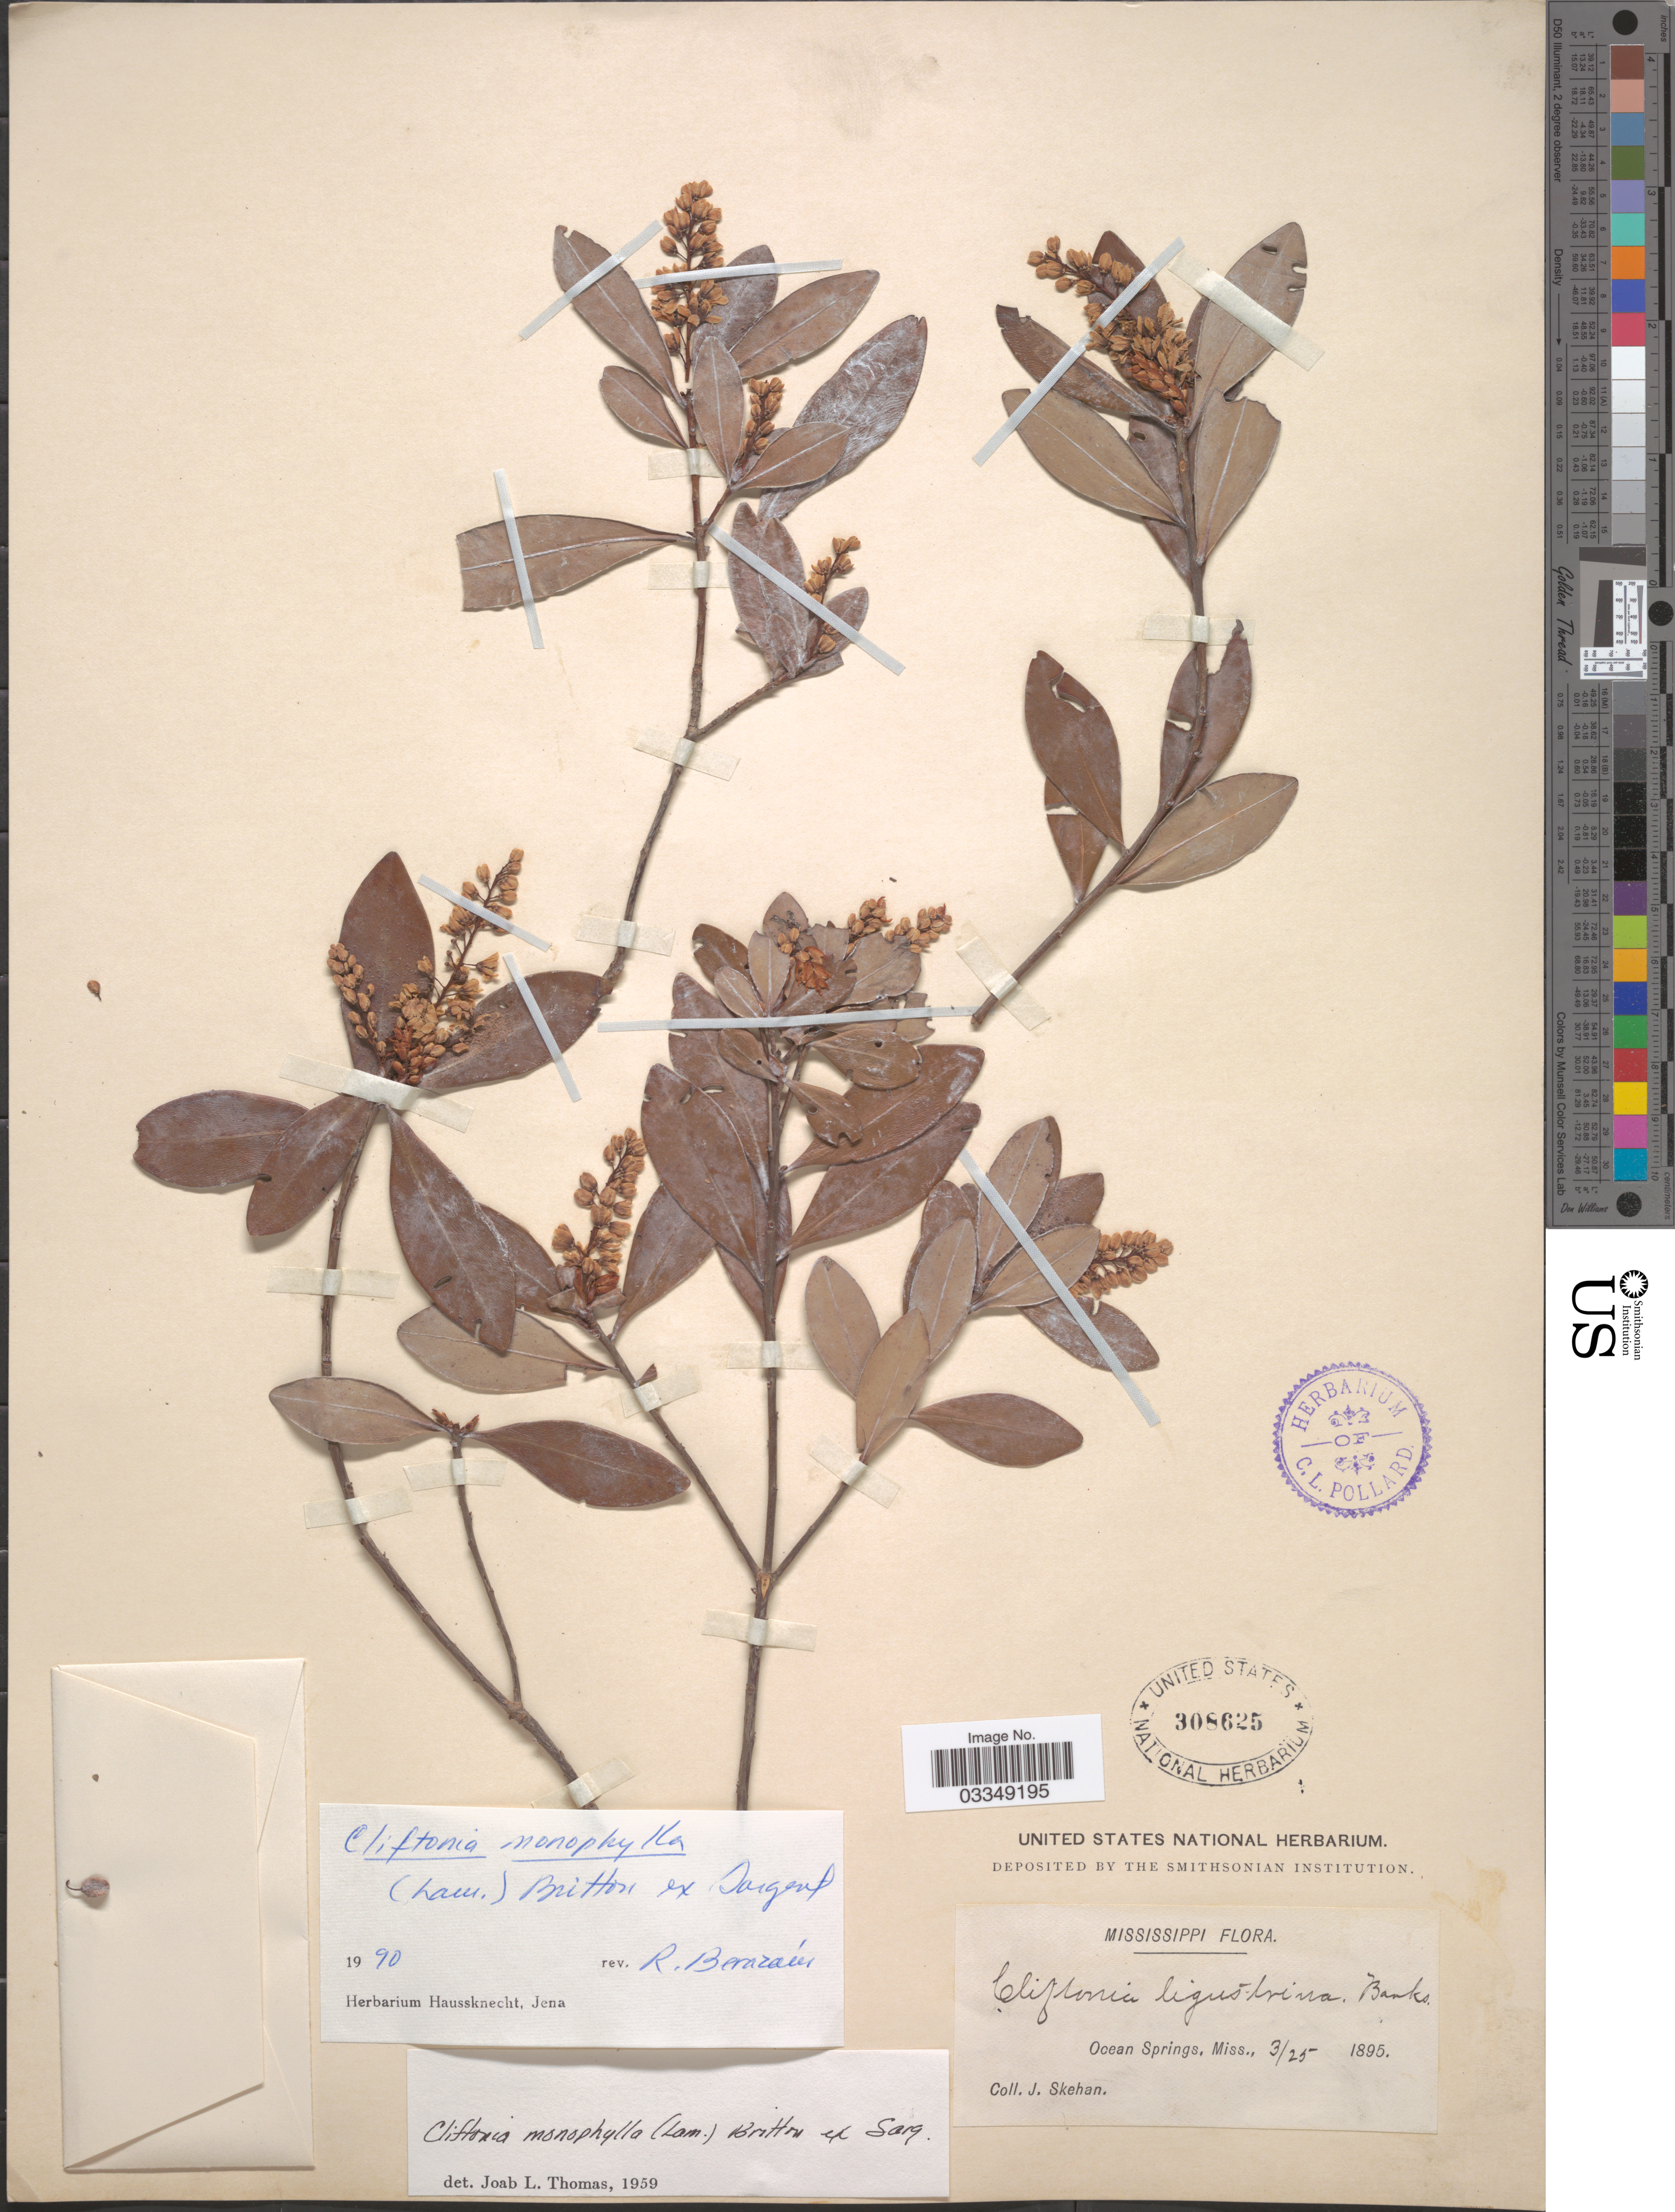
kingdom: Plantae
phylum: Tracheophyta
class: Magnoliopsida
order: Ericales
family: Cyrillaceae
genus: Cliftonia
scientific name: Cliftonia monophylla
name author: (Lam.) Britton ex Sarg.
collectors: J. Skehan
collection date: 1895-03-25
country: United States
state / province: Mississippi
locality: Ocean Springs.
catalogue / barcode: US 308625